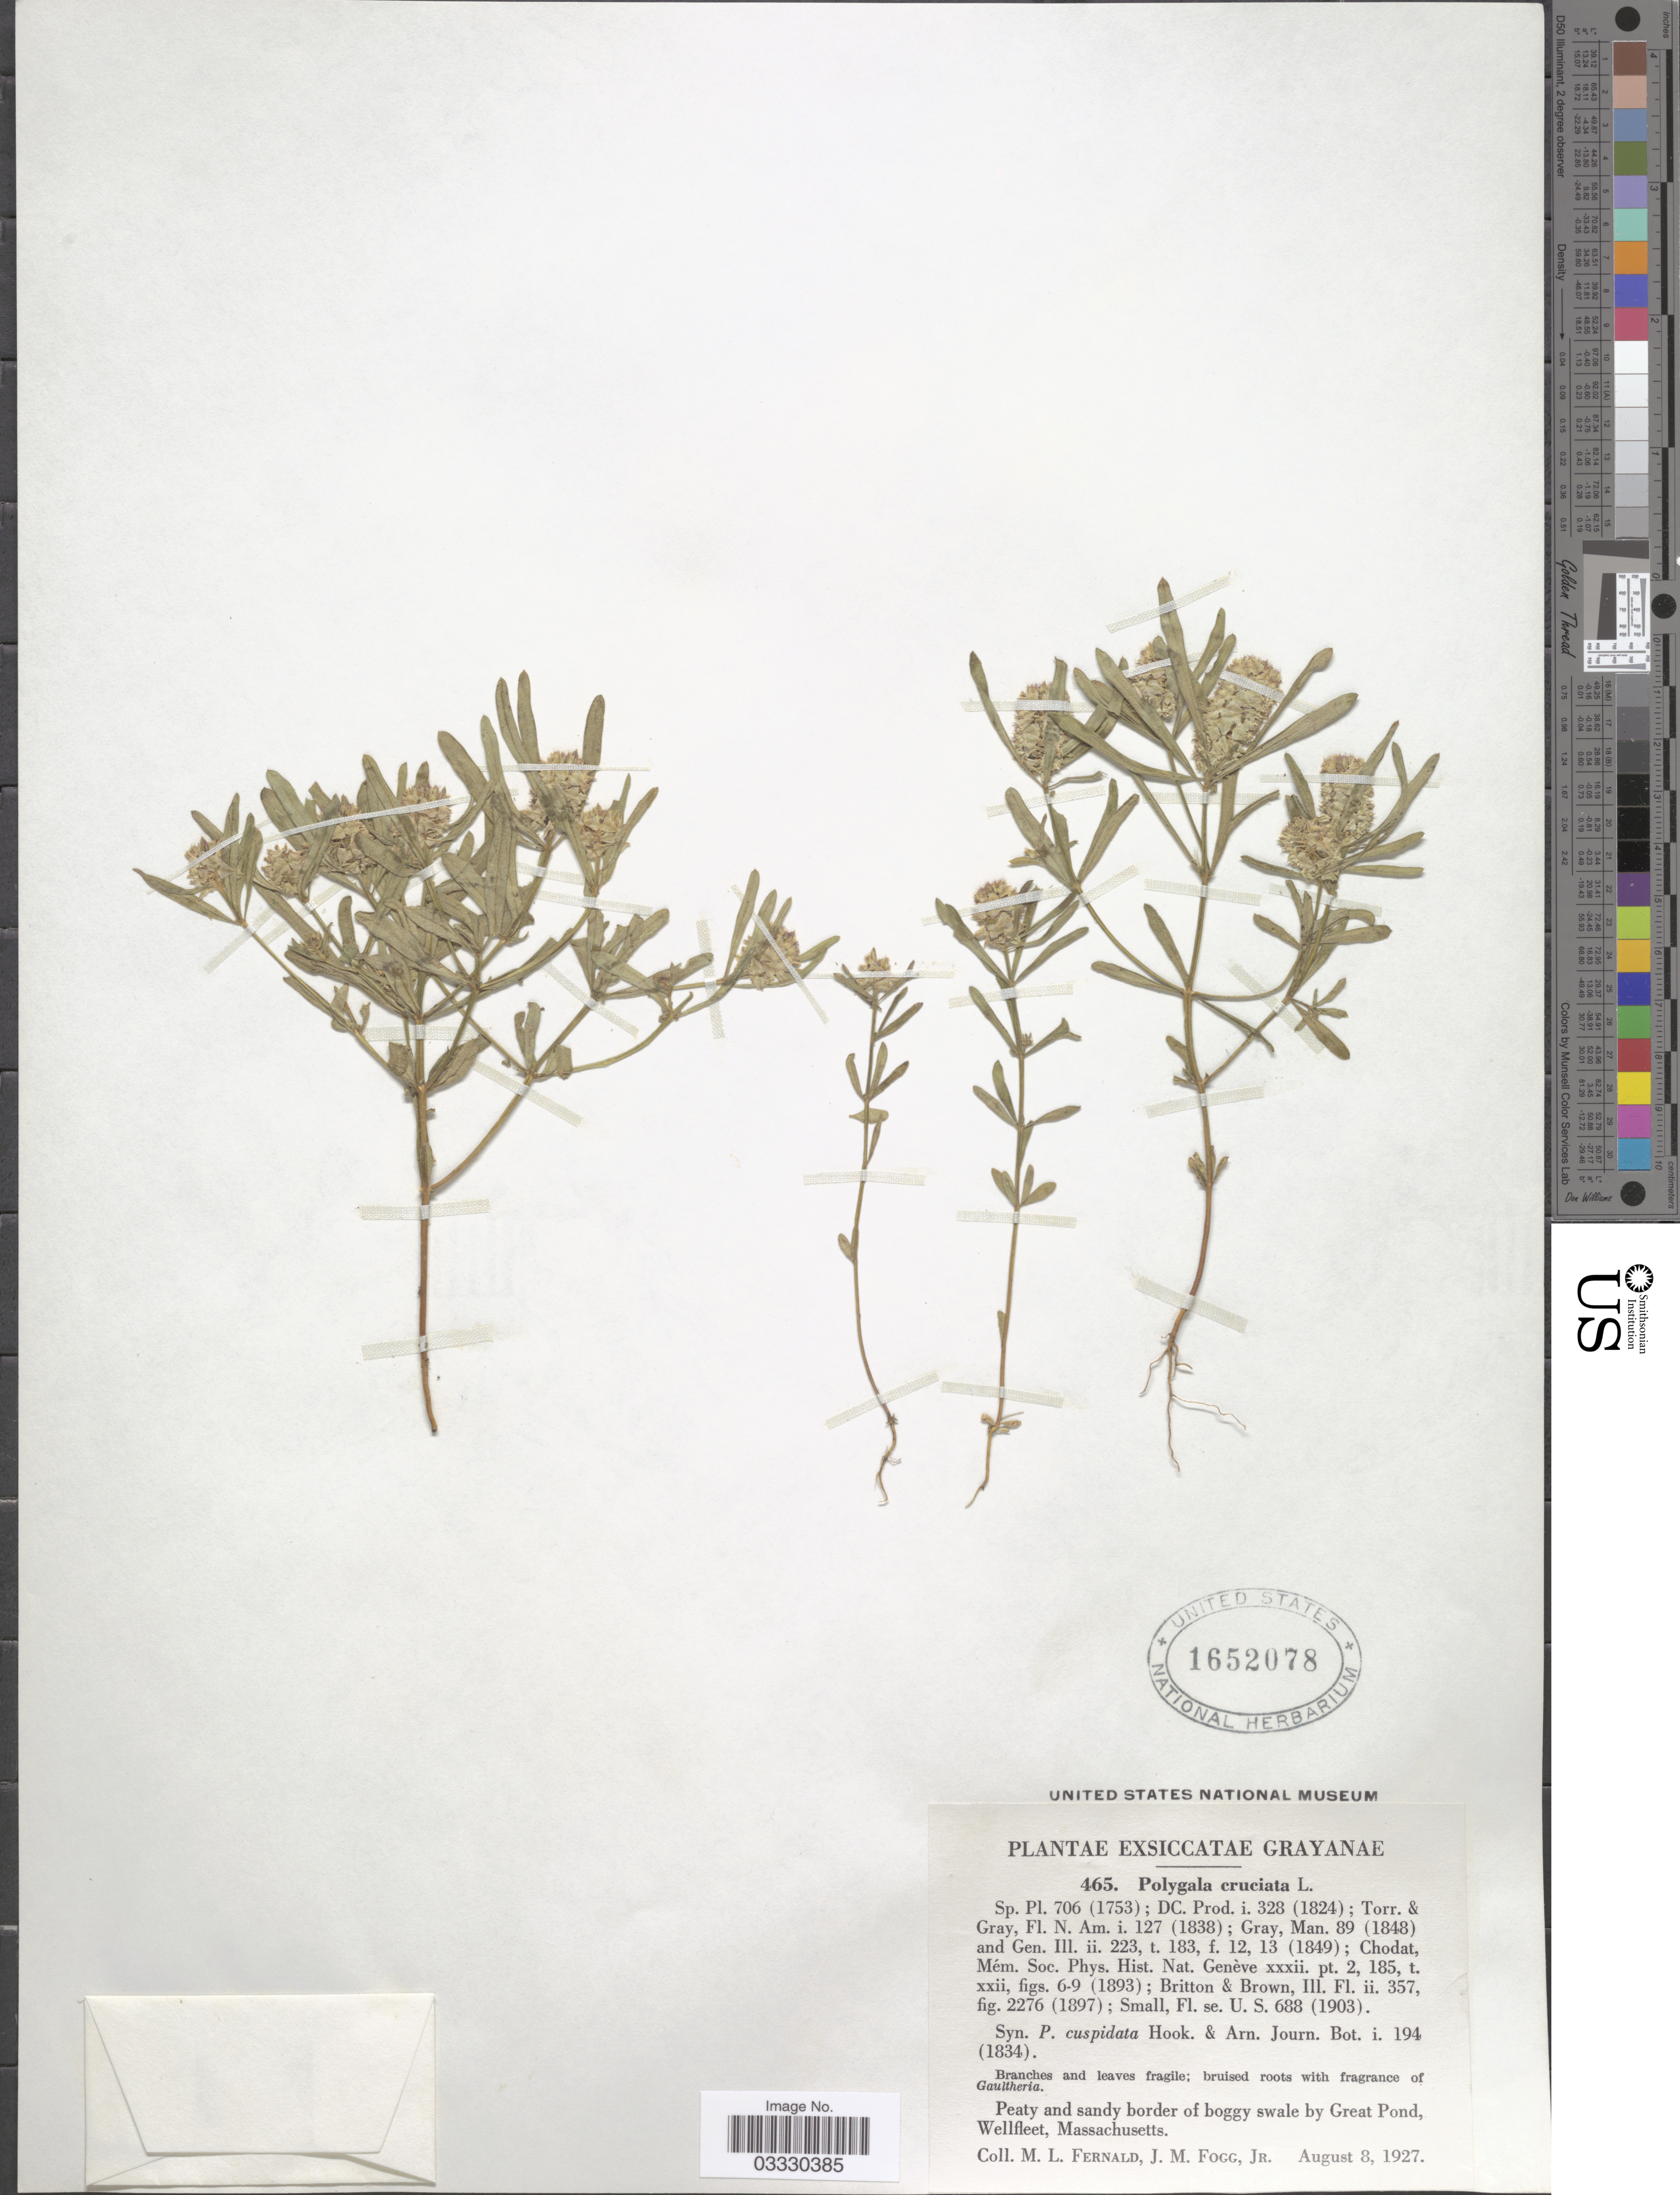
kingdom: Plantae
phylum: Tracheophyta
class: Magnoliopsida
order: Fabales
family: Polygalaceae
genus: Polygala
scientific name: Polygala cruciata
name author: L.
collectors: M. L. Fernald & J. Fogg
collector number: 465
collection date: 1927-08-08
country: United States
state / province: Massachusetts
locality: By Great Pond, Wellfeet.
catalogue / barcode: US 1652078